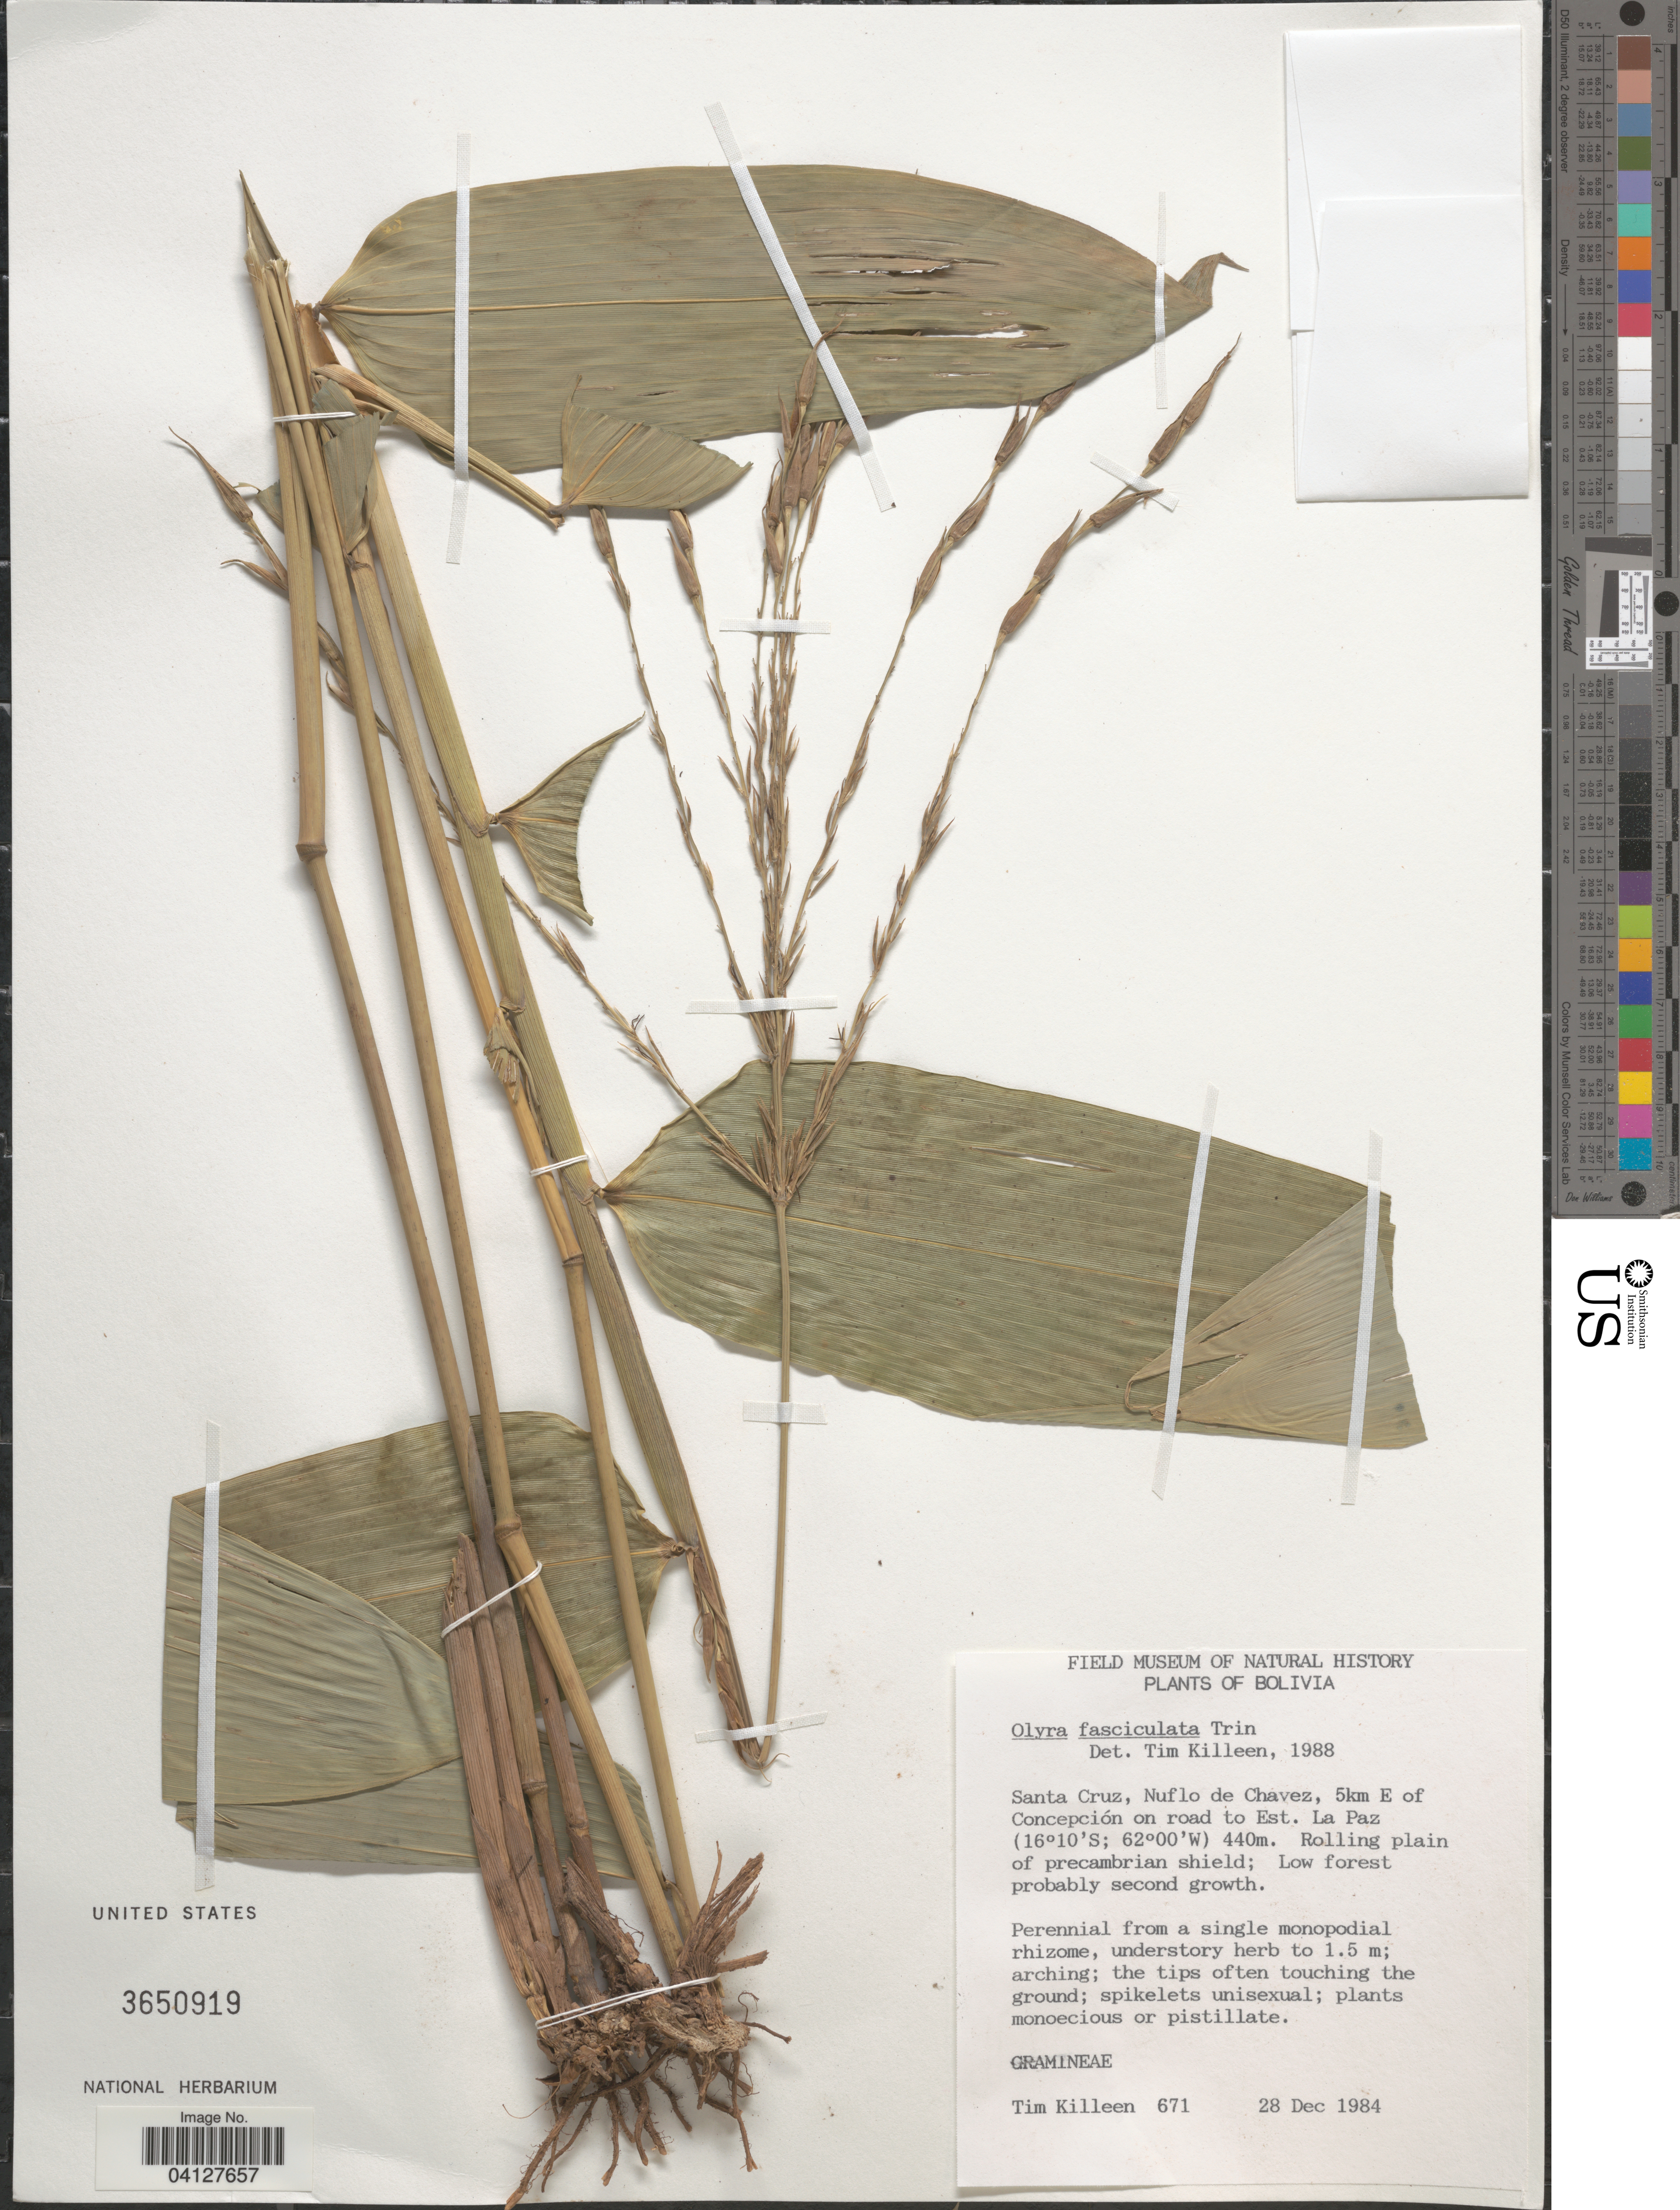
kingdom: Plantae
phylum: Tracheophyta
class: Liliopsida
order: Poales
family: Poaceae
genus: Olyra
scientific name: Olyra fasciculata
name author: Trin.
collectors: T. J. Killeen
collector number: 671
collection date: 1984-12-28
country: Bolivia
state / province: Santa Cruz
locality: Nuflo de Chavez, 5km E of Concepción on road to Est. La Paz.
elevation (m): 440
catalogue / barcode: US 3650919